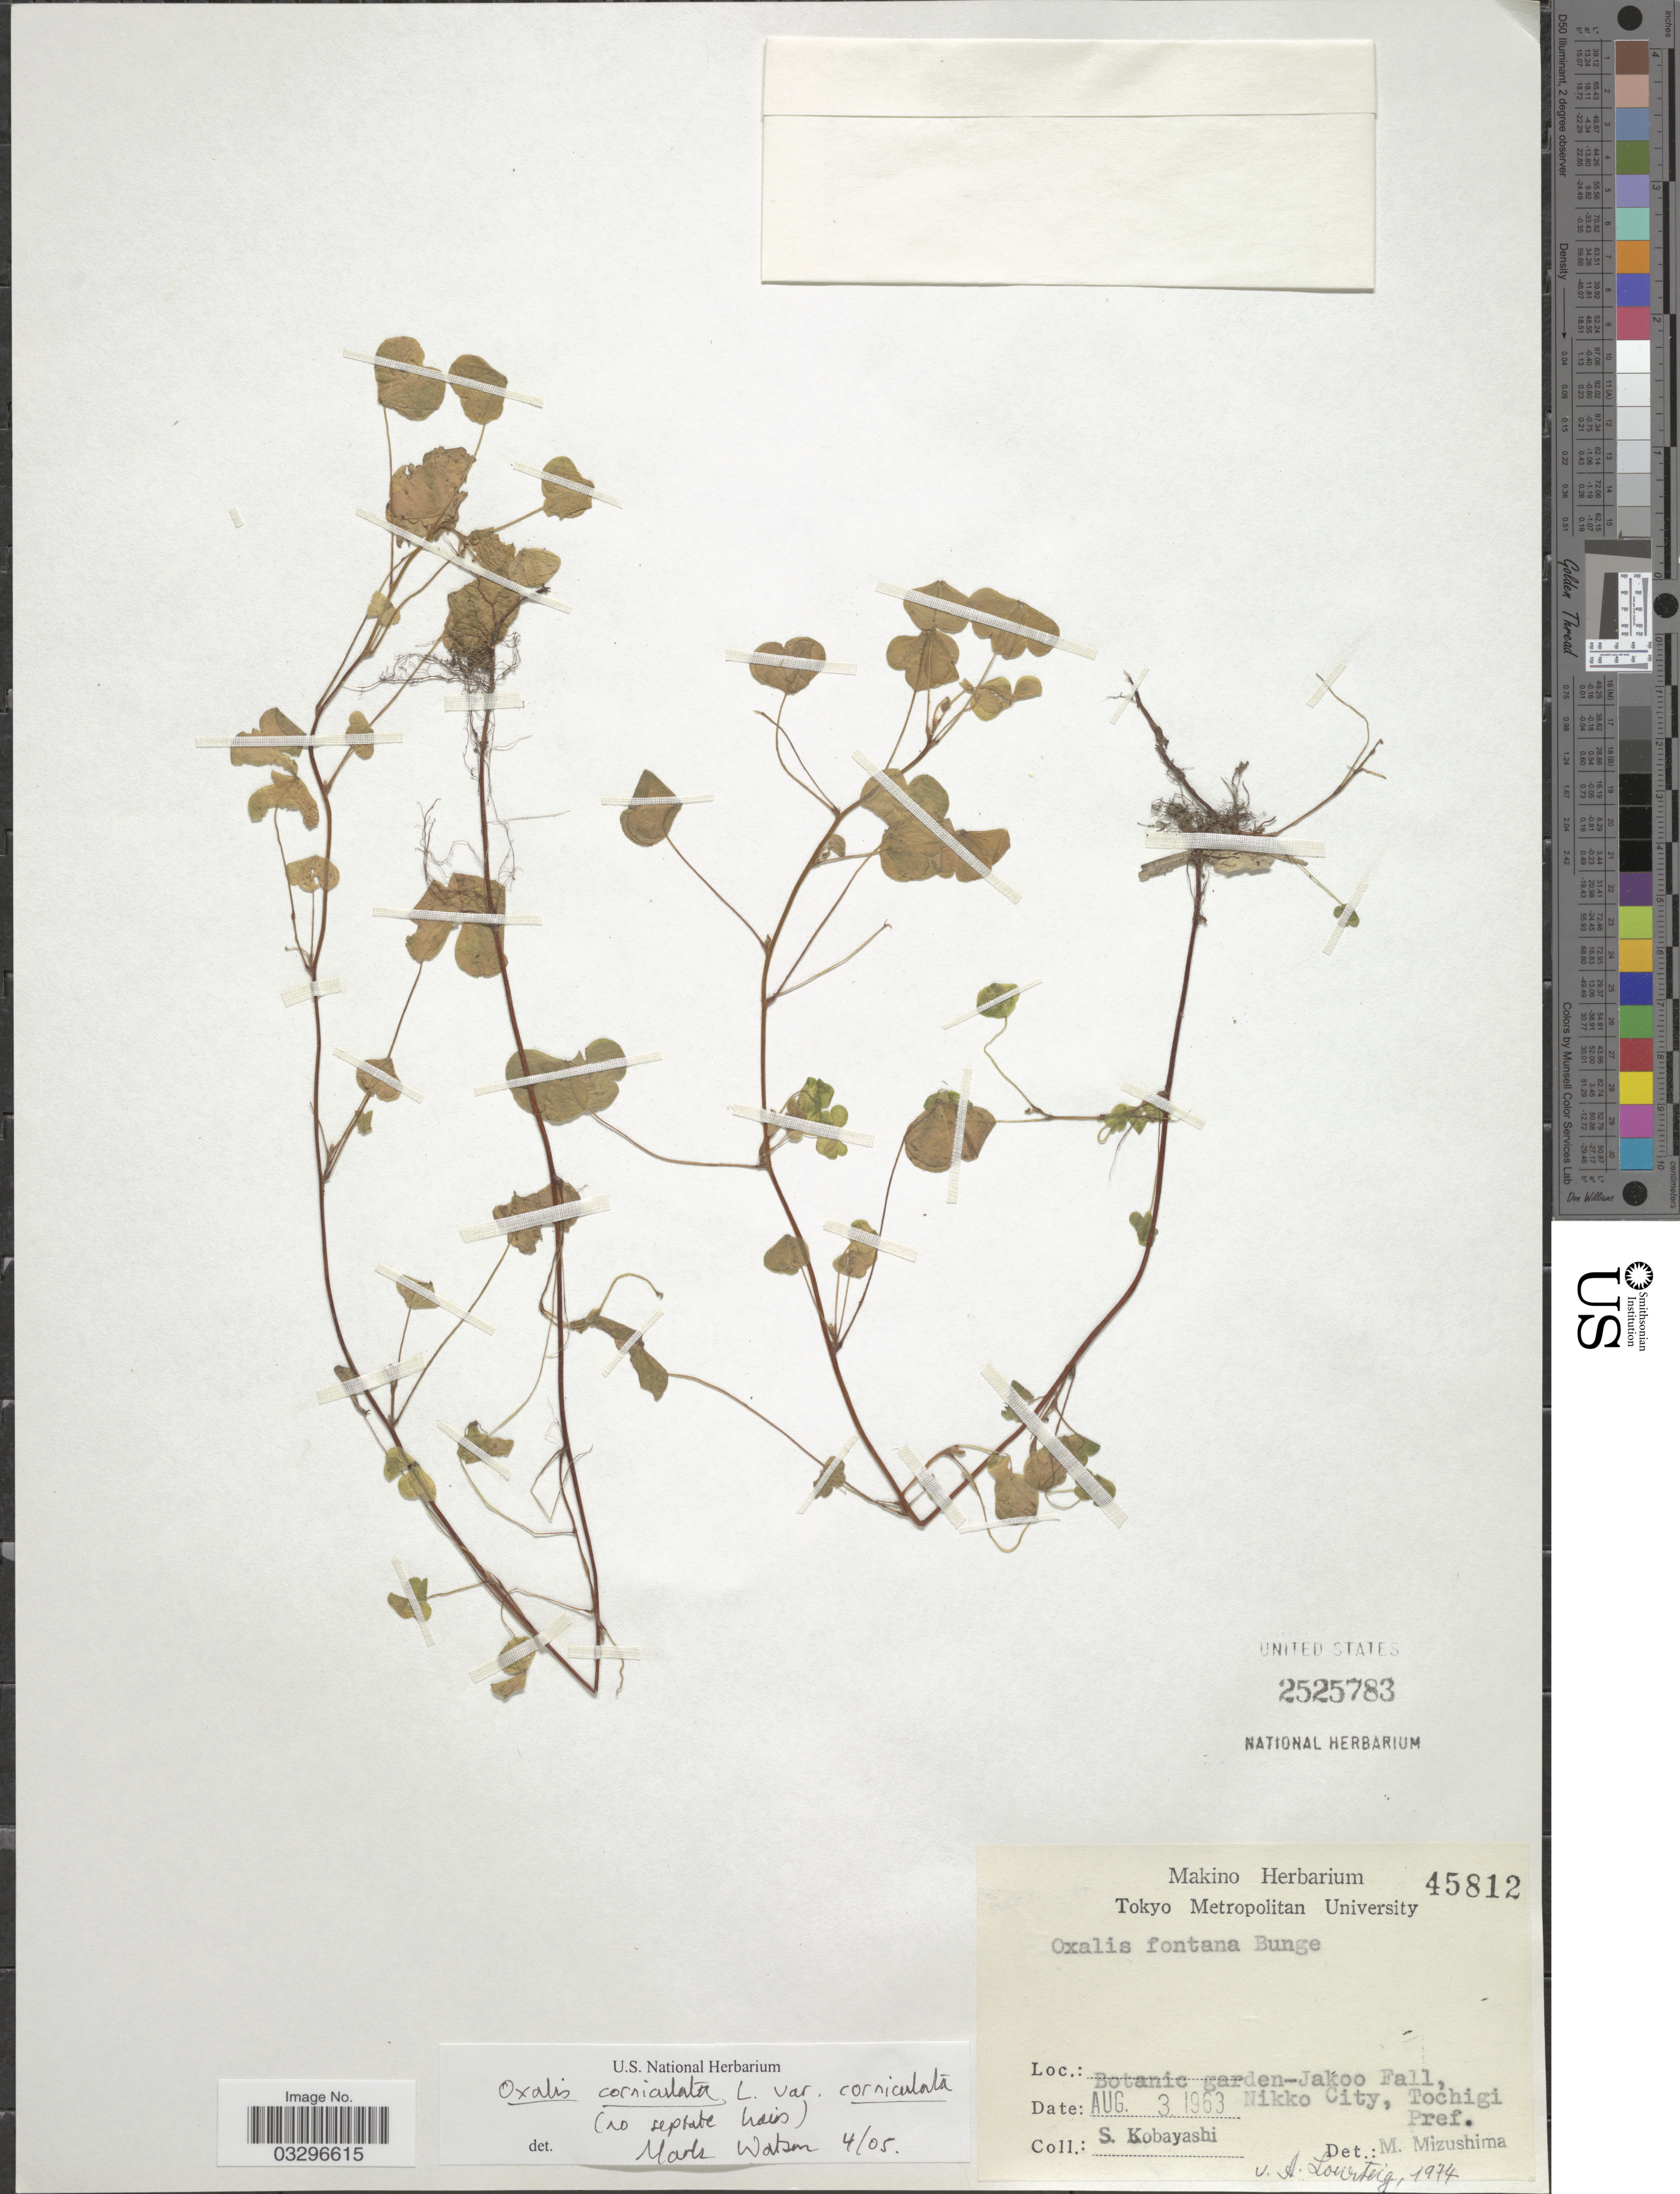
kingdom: Plantae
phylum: Tracheophyta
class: Magnoliopsida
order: Oxalidales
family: Oxalidaceae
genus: Oxalis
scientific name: Oxalis corniculata var. corniculata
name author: L.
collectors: S. Kobayashi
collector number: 45812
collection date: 1963-08-03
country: Japan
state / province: Totigi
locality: Botanic garden - Jakoo Fall, Nikko City, Tochigi Pref..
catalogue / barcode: US 2525783